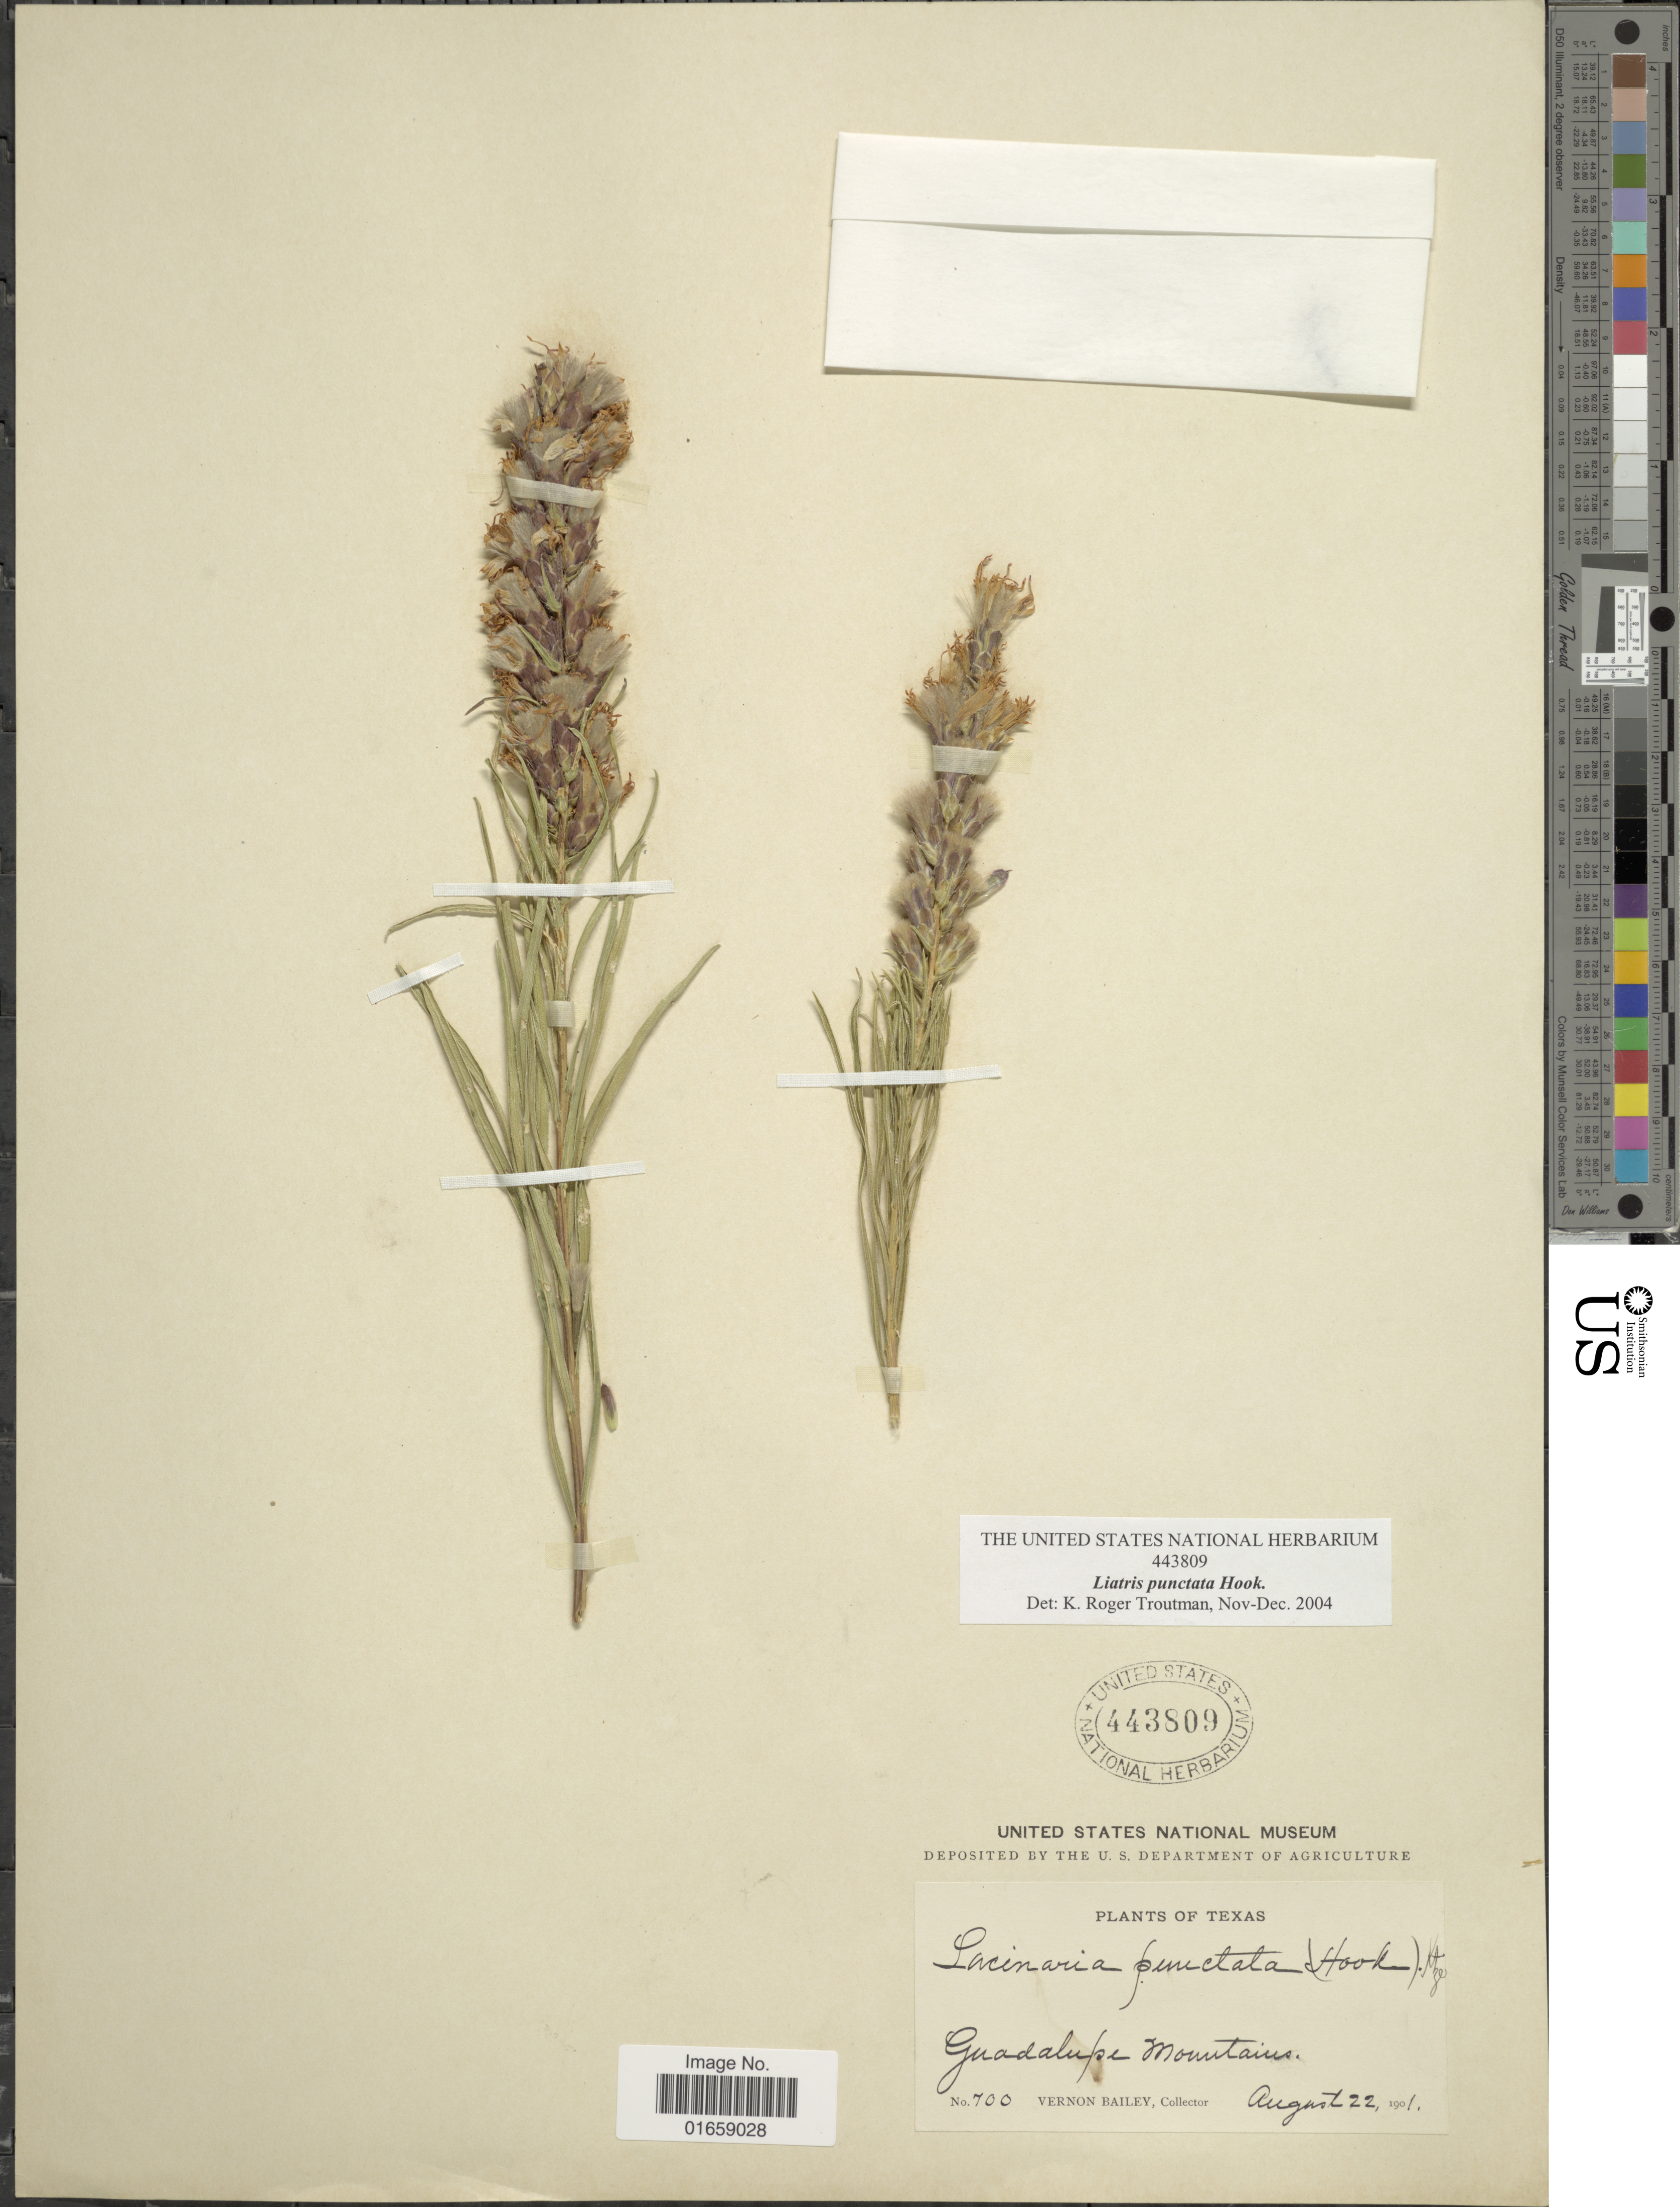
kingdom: Plantae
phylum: Tracheophyta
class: Magnoliopsida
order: Asterales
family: Asteraceae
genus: Liatris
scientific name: Liatris punctata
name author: Hook.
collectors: V. O. Bailey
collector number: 700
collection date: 1901-08-22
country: United States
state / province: Texas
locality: Guadalupe Mountains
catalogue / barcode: US 443809